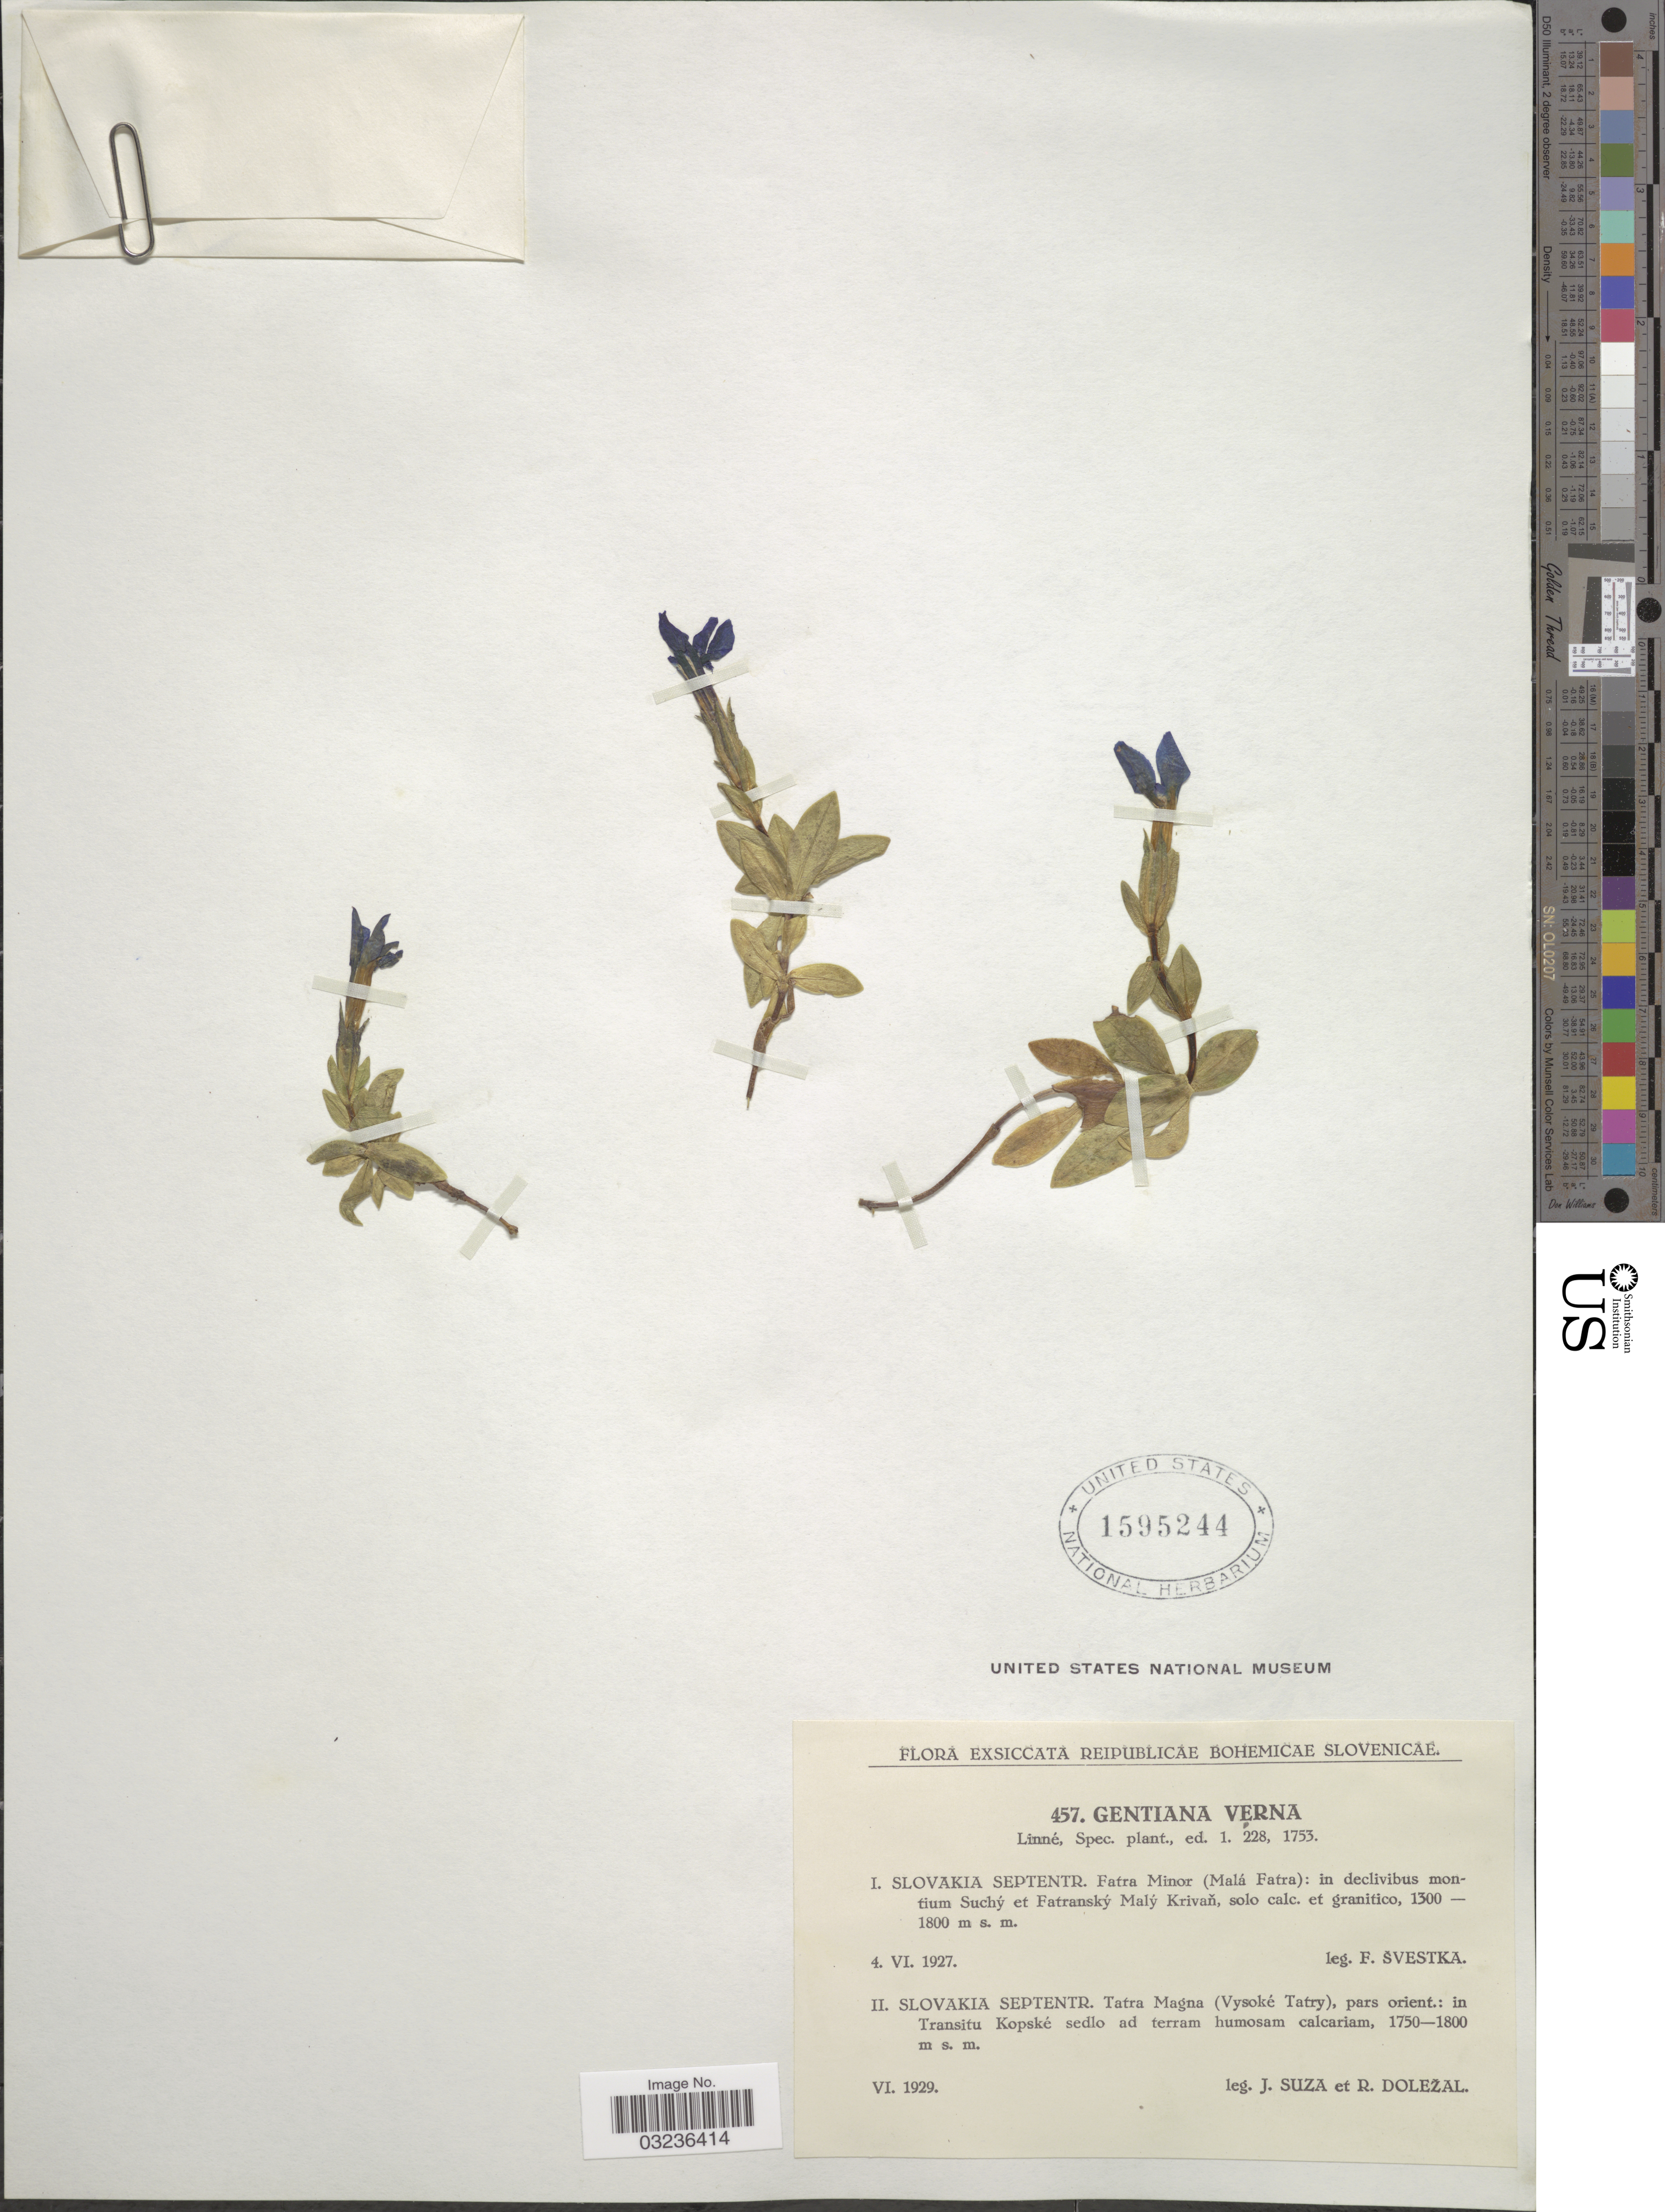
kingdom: Plantae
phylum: Tracheophyta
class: Magnoliopsida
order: Gentianales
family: Gentianaceae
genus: Gentiana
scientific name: Gentiana verna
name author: L.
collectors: F. Svestka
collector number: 457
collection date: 1927-06-04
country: Slovakia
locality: Slovakia Septentr. Fatra Minor (Malá Fatra): in declivibus montium Suchý et Fatranský Malý Krivaň, solo calc. et granitico.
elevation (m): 1300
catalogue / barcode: US 1595244